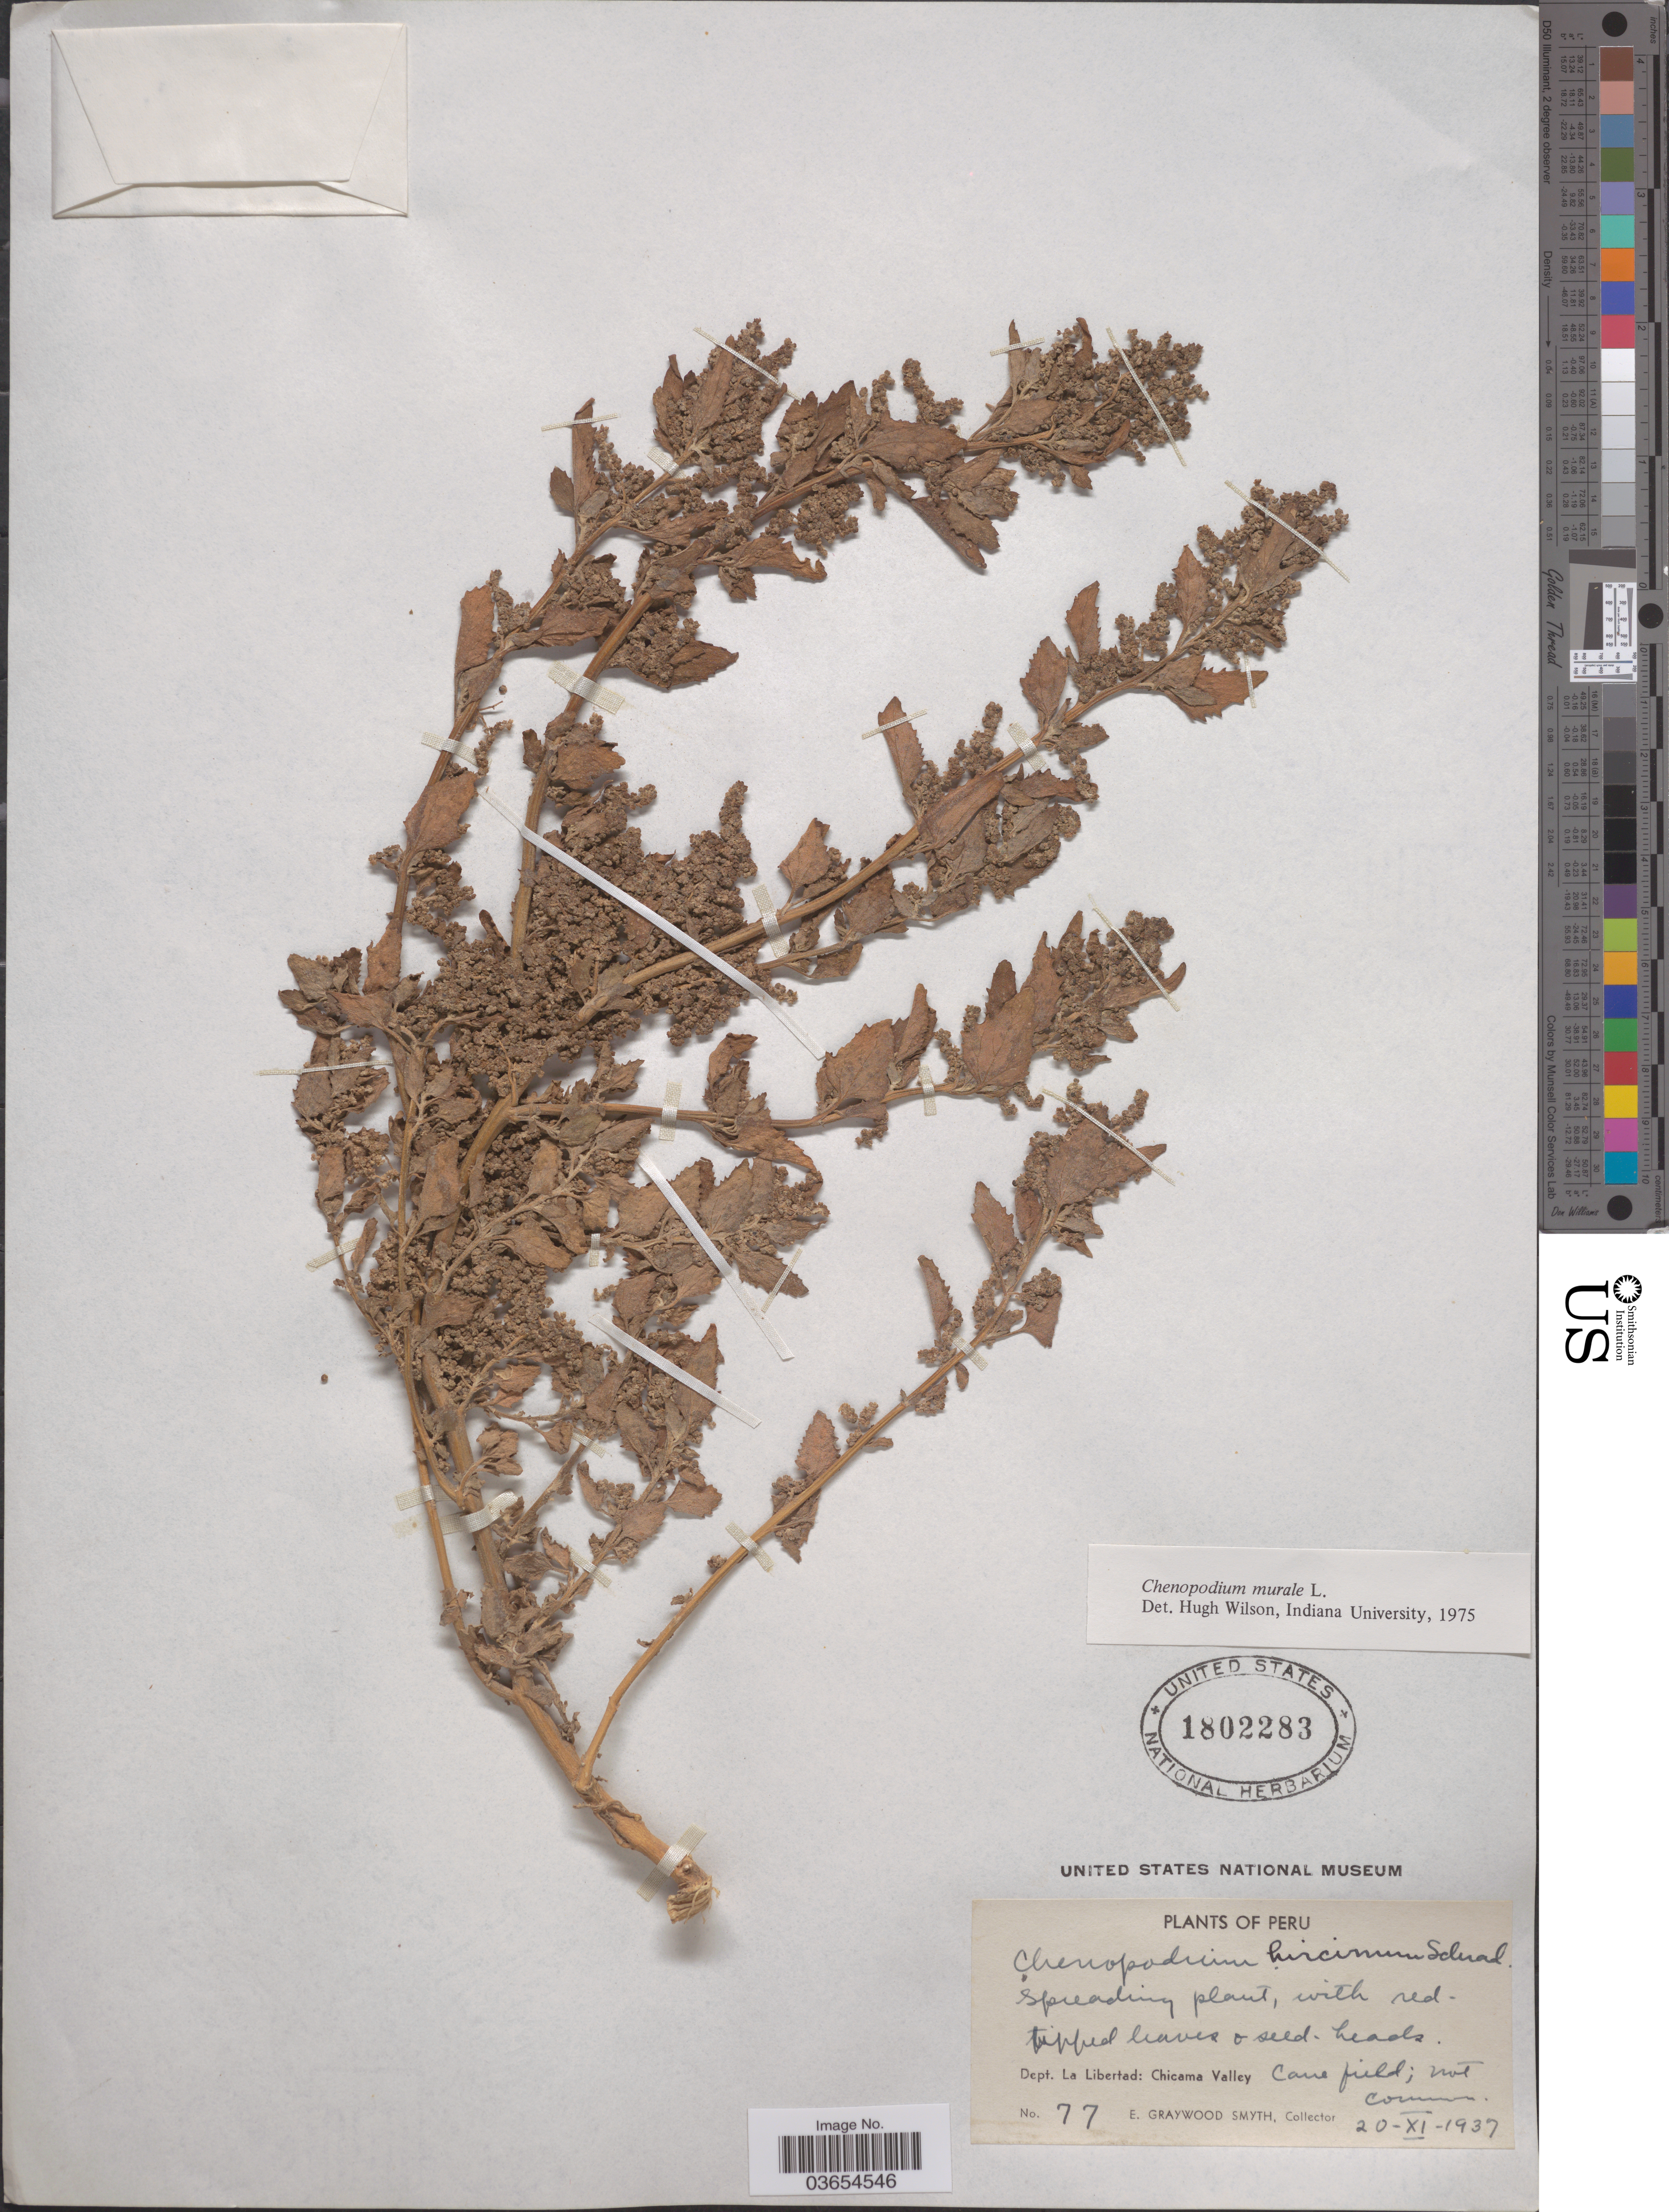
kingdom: Plantae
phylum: Tracheophyta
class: Magnoliopsida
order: Caryophyllales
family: Amaranthaceae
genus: Chenopodium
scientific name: Chenopodium murale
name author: L.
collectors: E. G. Smyth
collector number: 77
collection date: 1937-11-20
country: Peru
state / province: La Libertad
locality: Dept. La Libertad: Chicama Valley. Cane field.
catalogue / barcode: US 1802283